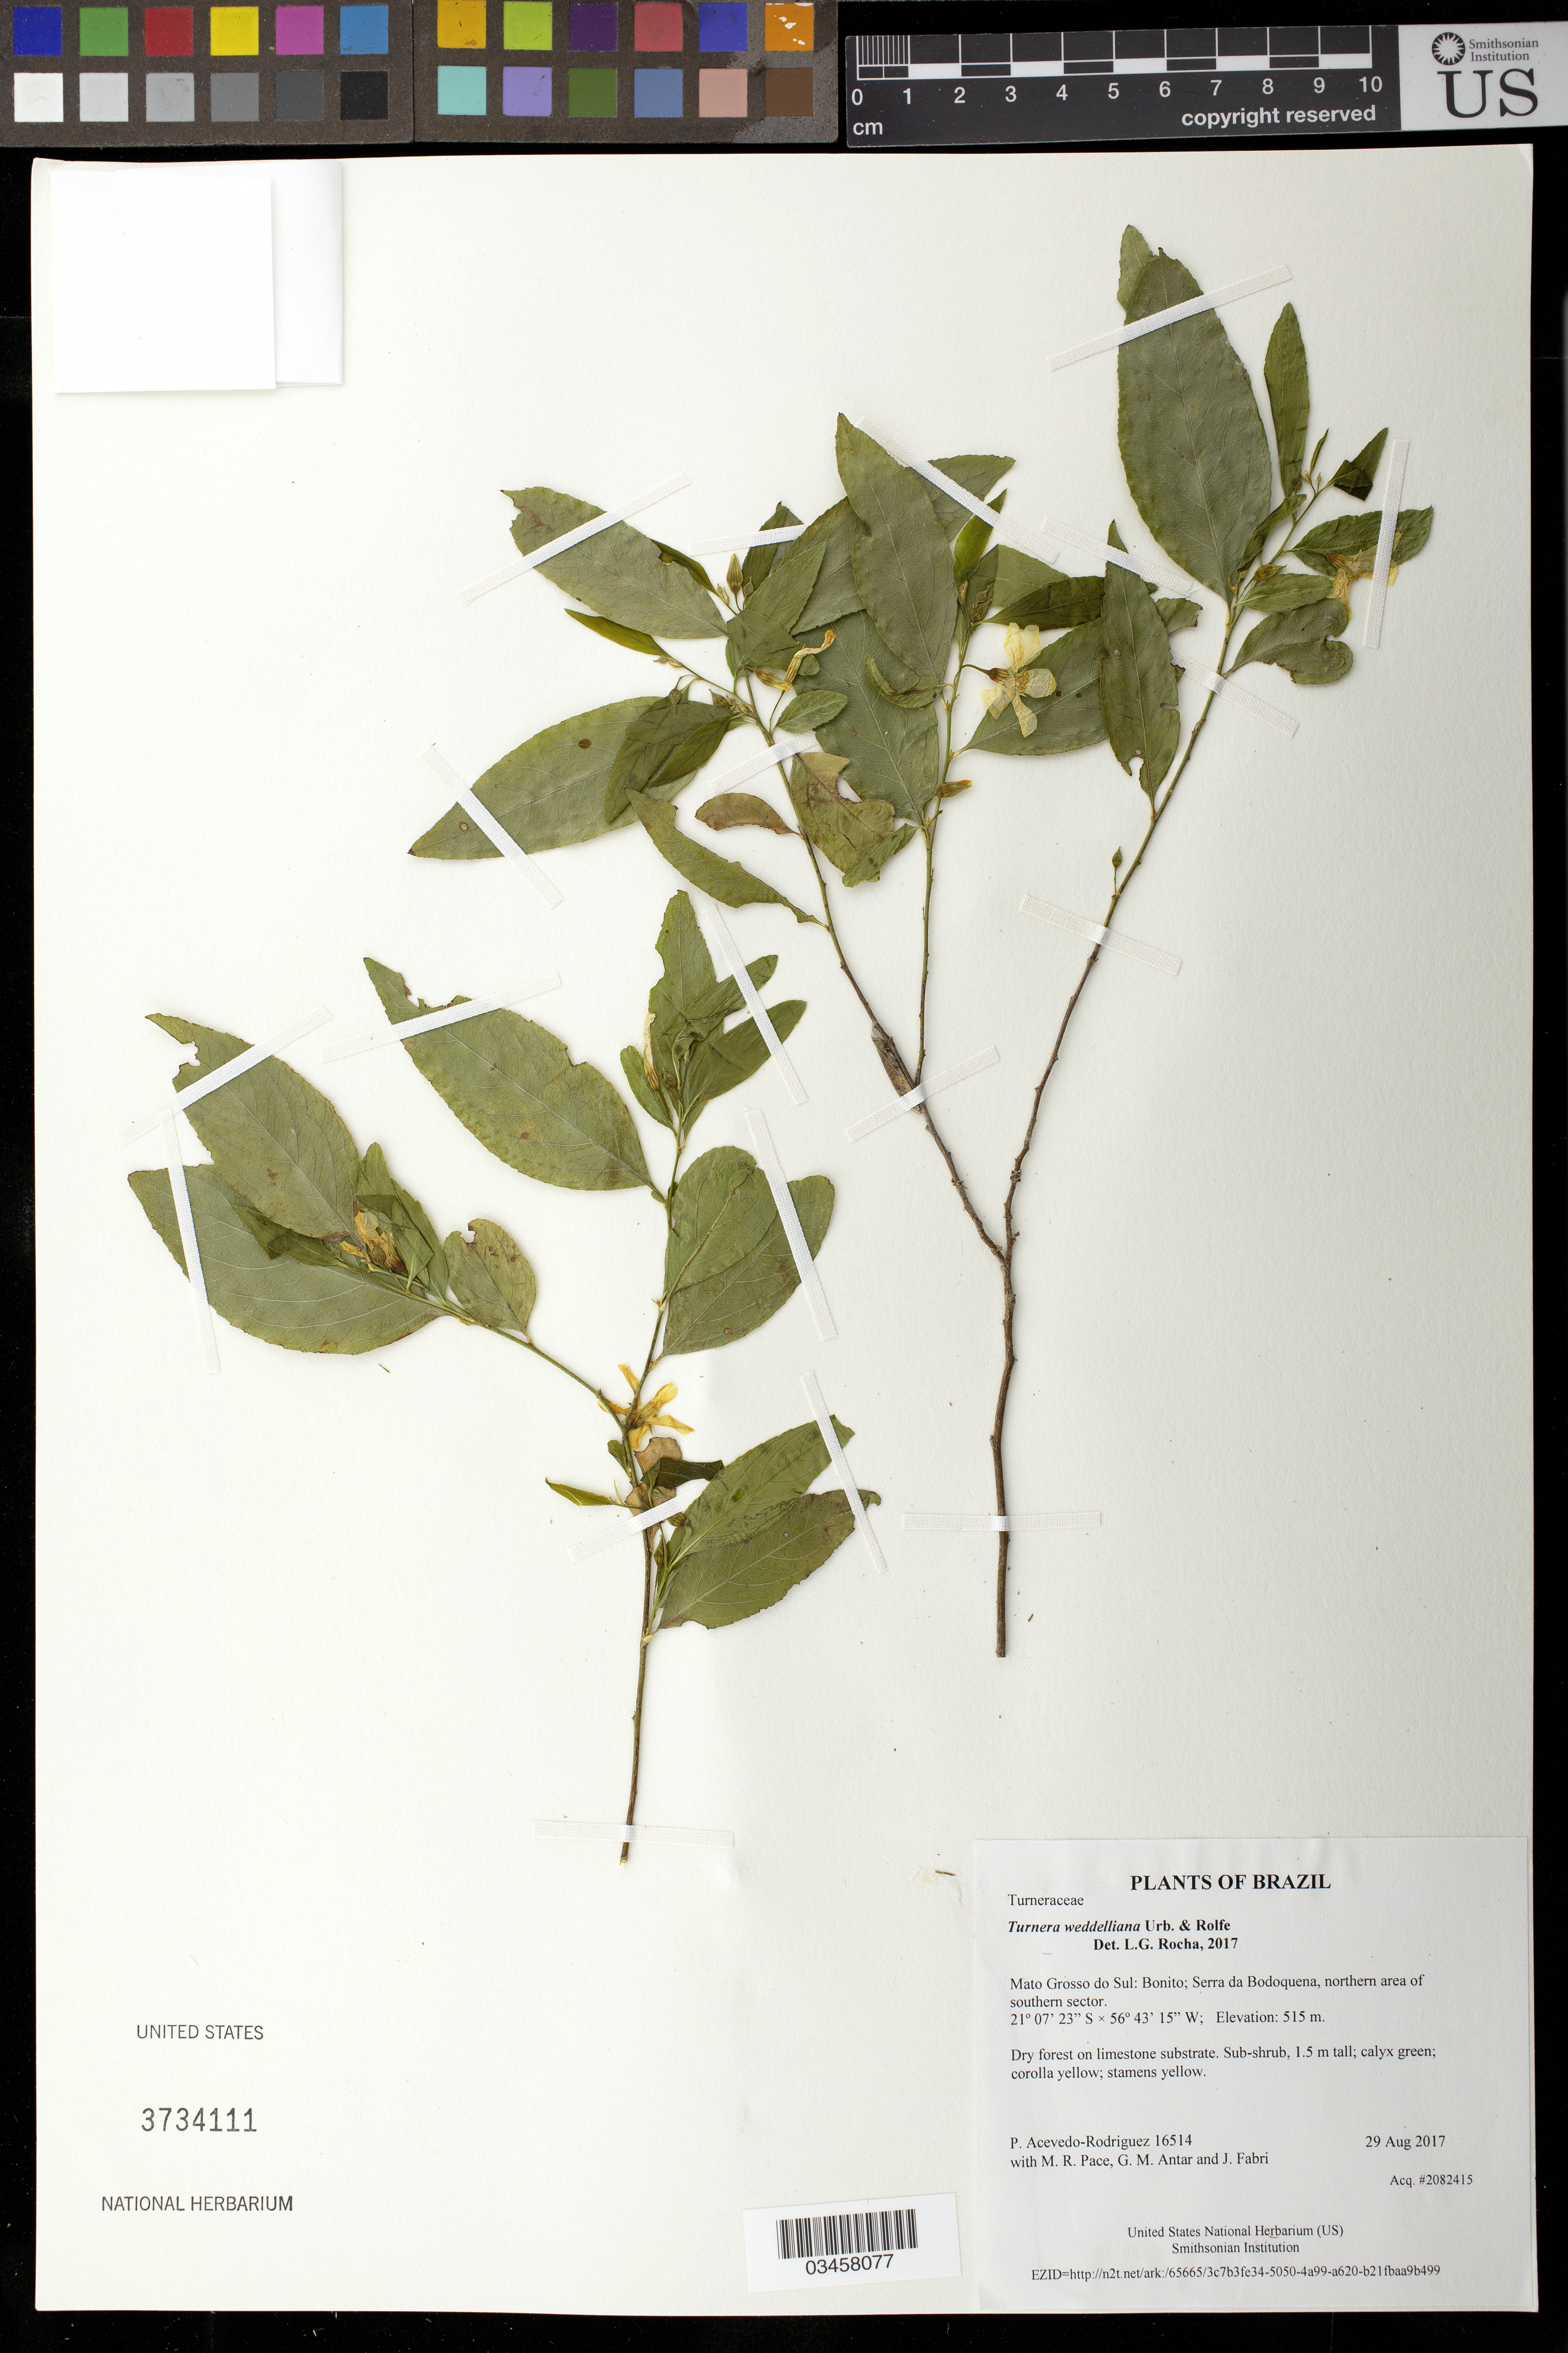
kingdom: Plantae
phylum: Tracheophyta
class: Magnoliopsida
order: Malpighiales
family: Turneraceae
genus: Turnera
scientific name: Turnera weddelliana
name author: Urb. & Rolfe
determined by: Rocha, L. G.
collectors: P. Acevedo-Rodr., M. R. Pace, G. M. Antar & J. Fabri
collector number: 16514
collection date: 2017-08-29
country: Brazil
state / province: Mato Grosso do Sul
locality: Bonito; Serra da Bodoquena, northern area of southern sector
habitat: Dry forest on limestone substrate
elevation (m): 515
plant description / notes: US, NY, MO, K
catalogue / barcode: US 3734111